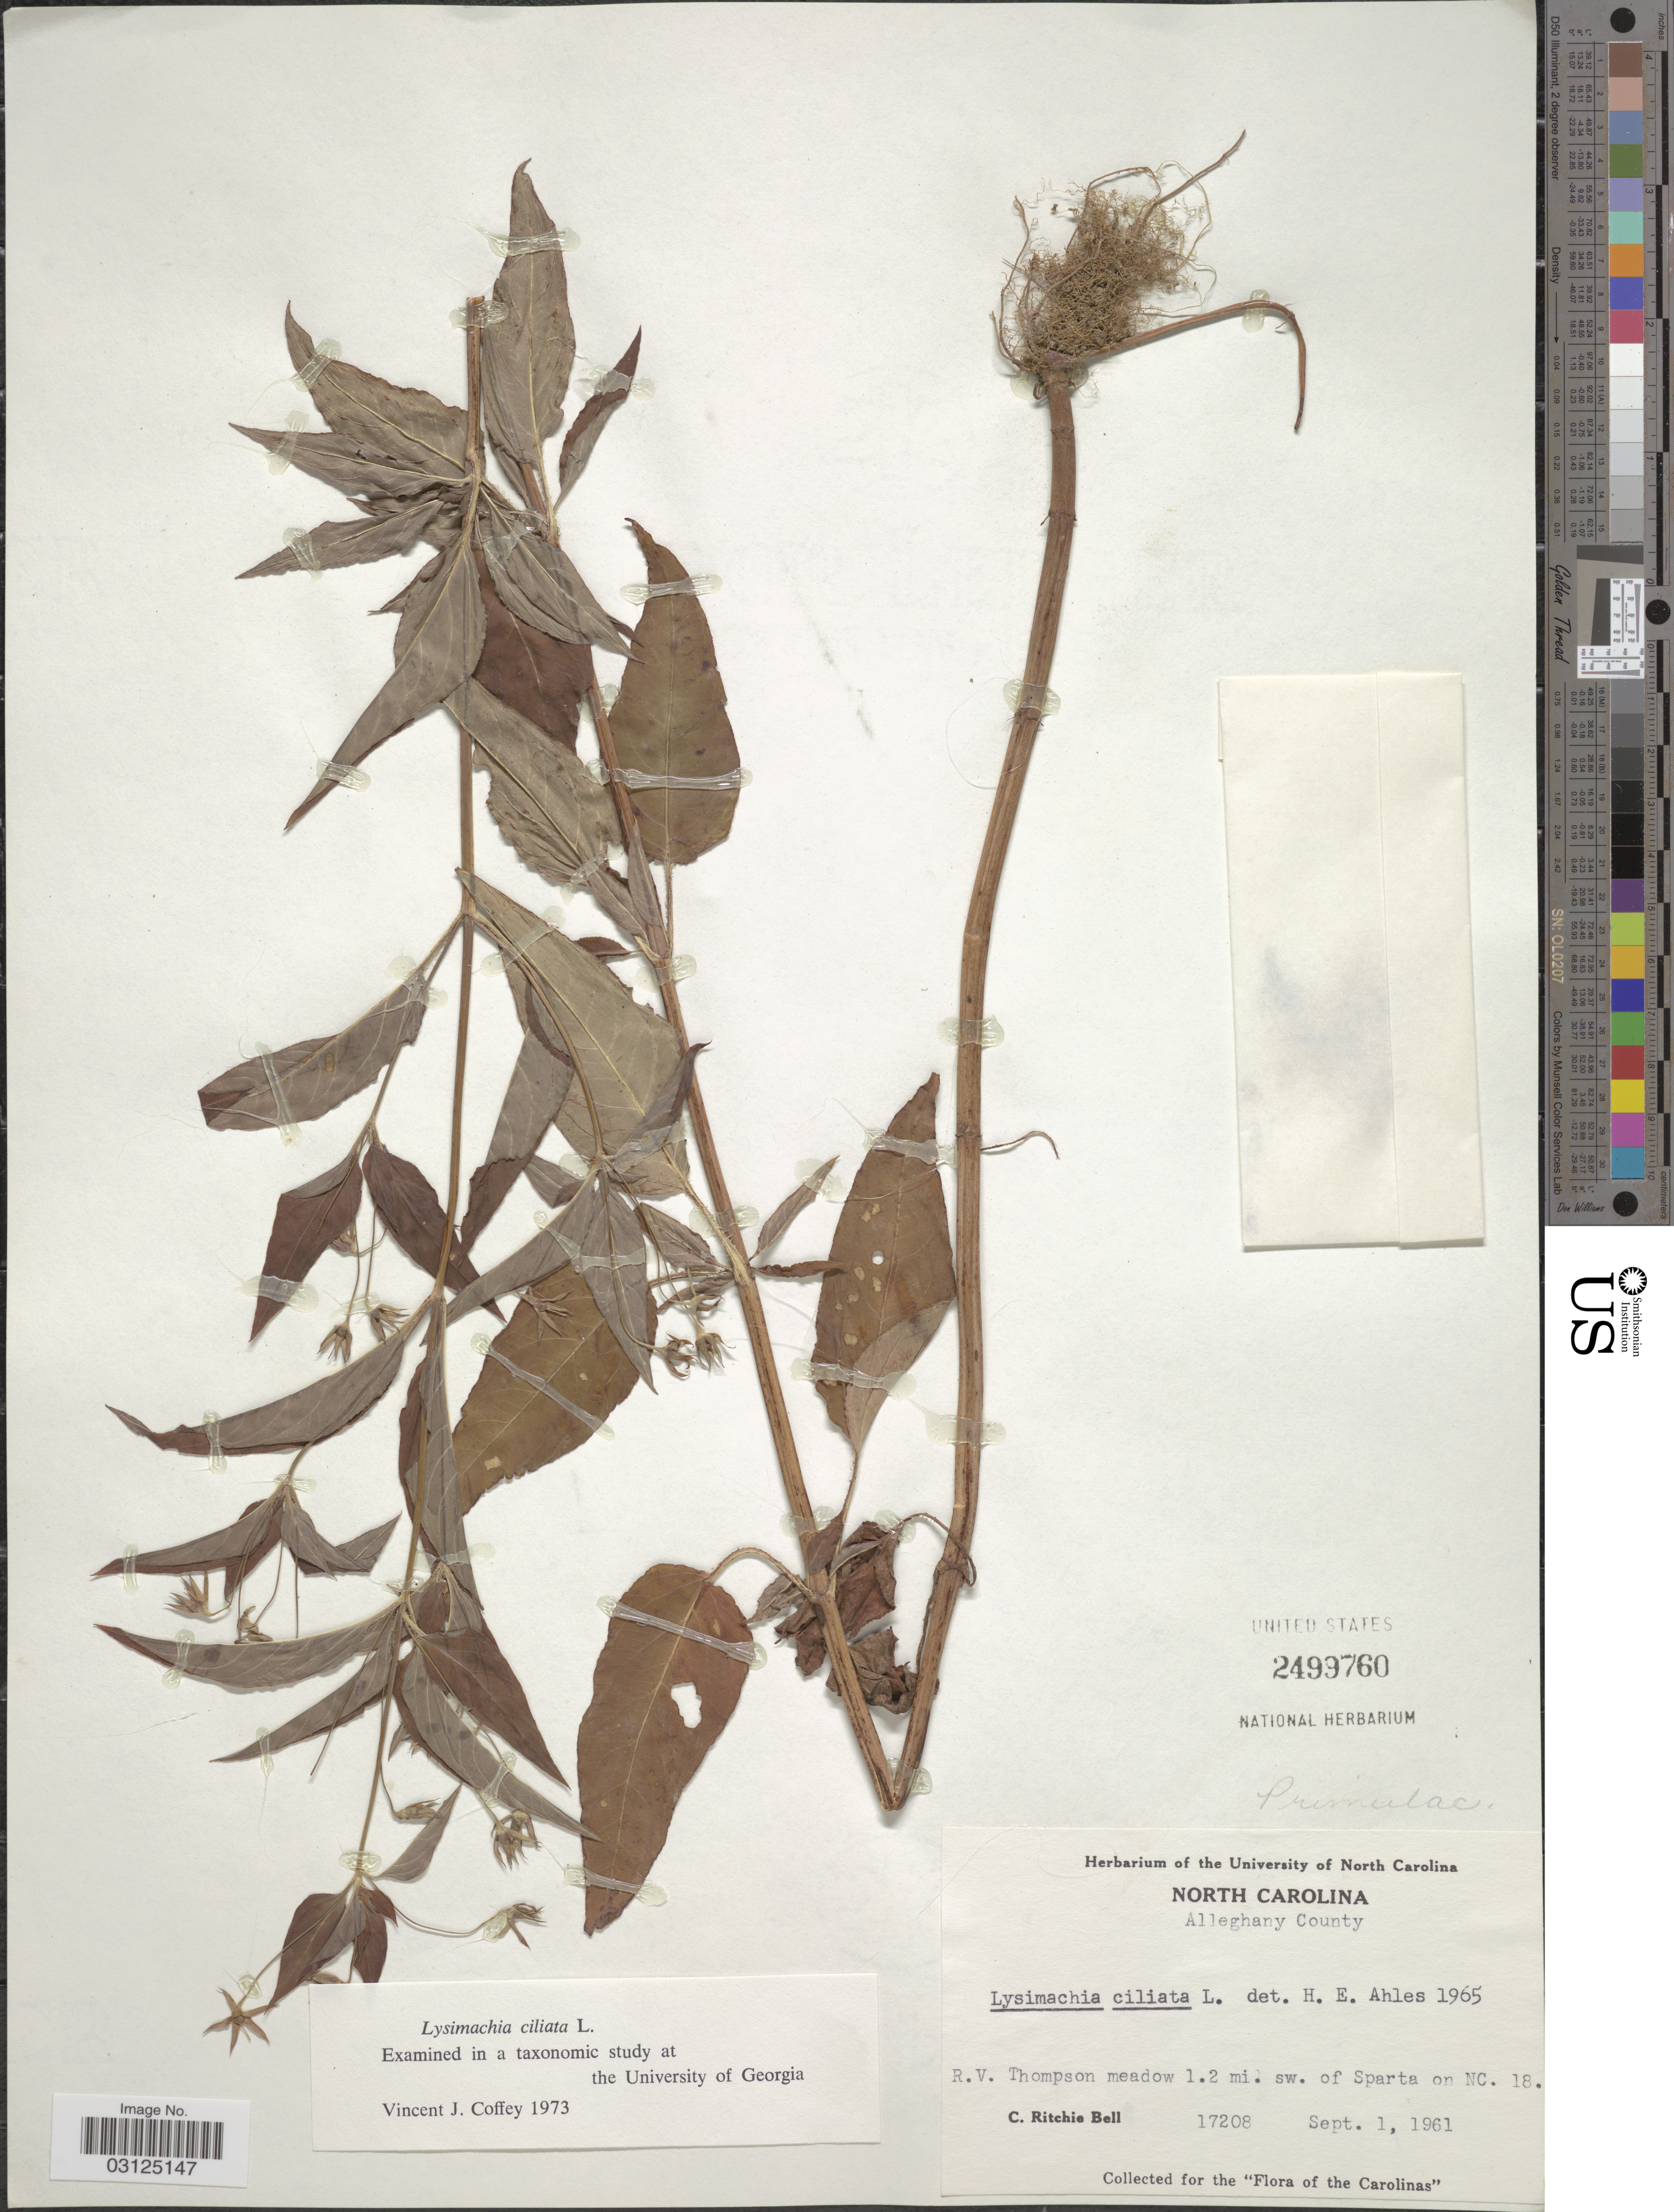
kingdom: Plantae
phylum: Tracheophyta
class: Magnoliopsida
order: Ericales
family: Primulaceae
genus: Lysimachia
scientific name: Lysimachia ciliata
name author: L.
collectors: C. R. Bell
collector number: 17208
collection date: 1961-09-01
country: United States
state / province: North Carolina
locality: Alleghany County. R. V Thompson meadow 1.2 mi. sw. of Sparta on NC. 18.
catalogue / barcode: US 2499760